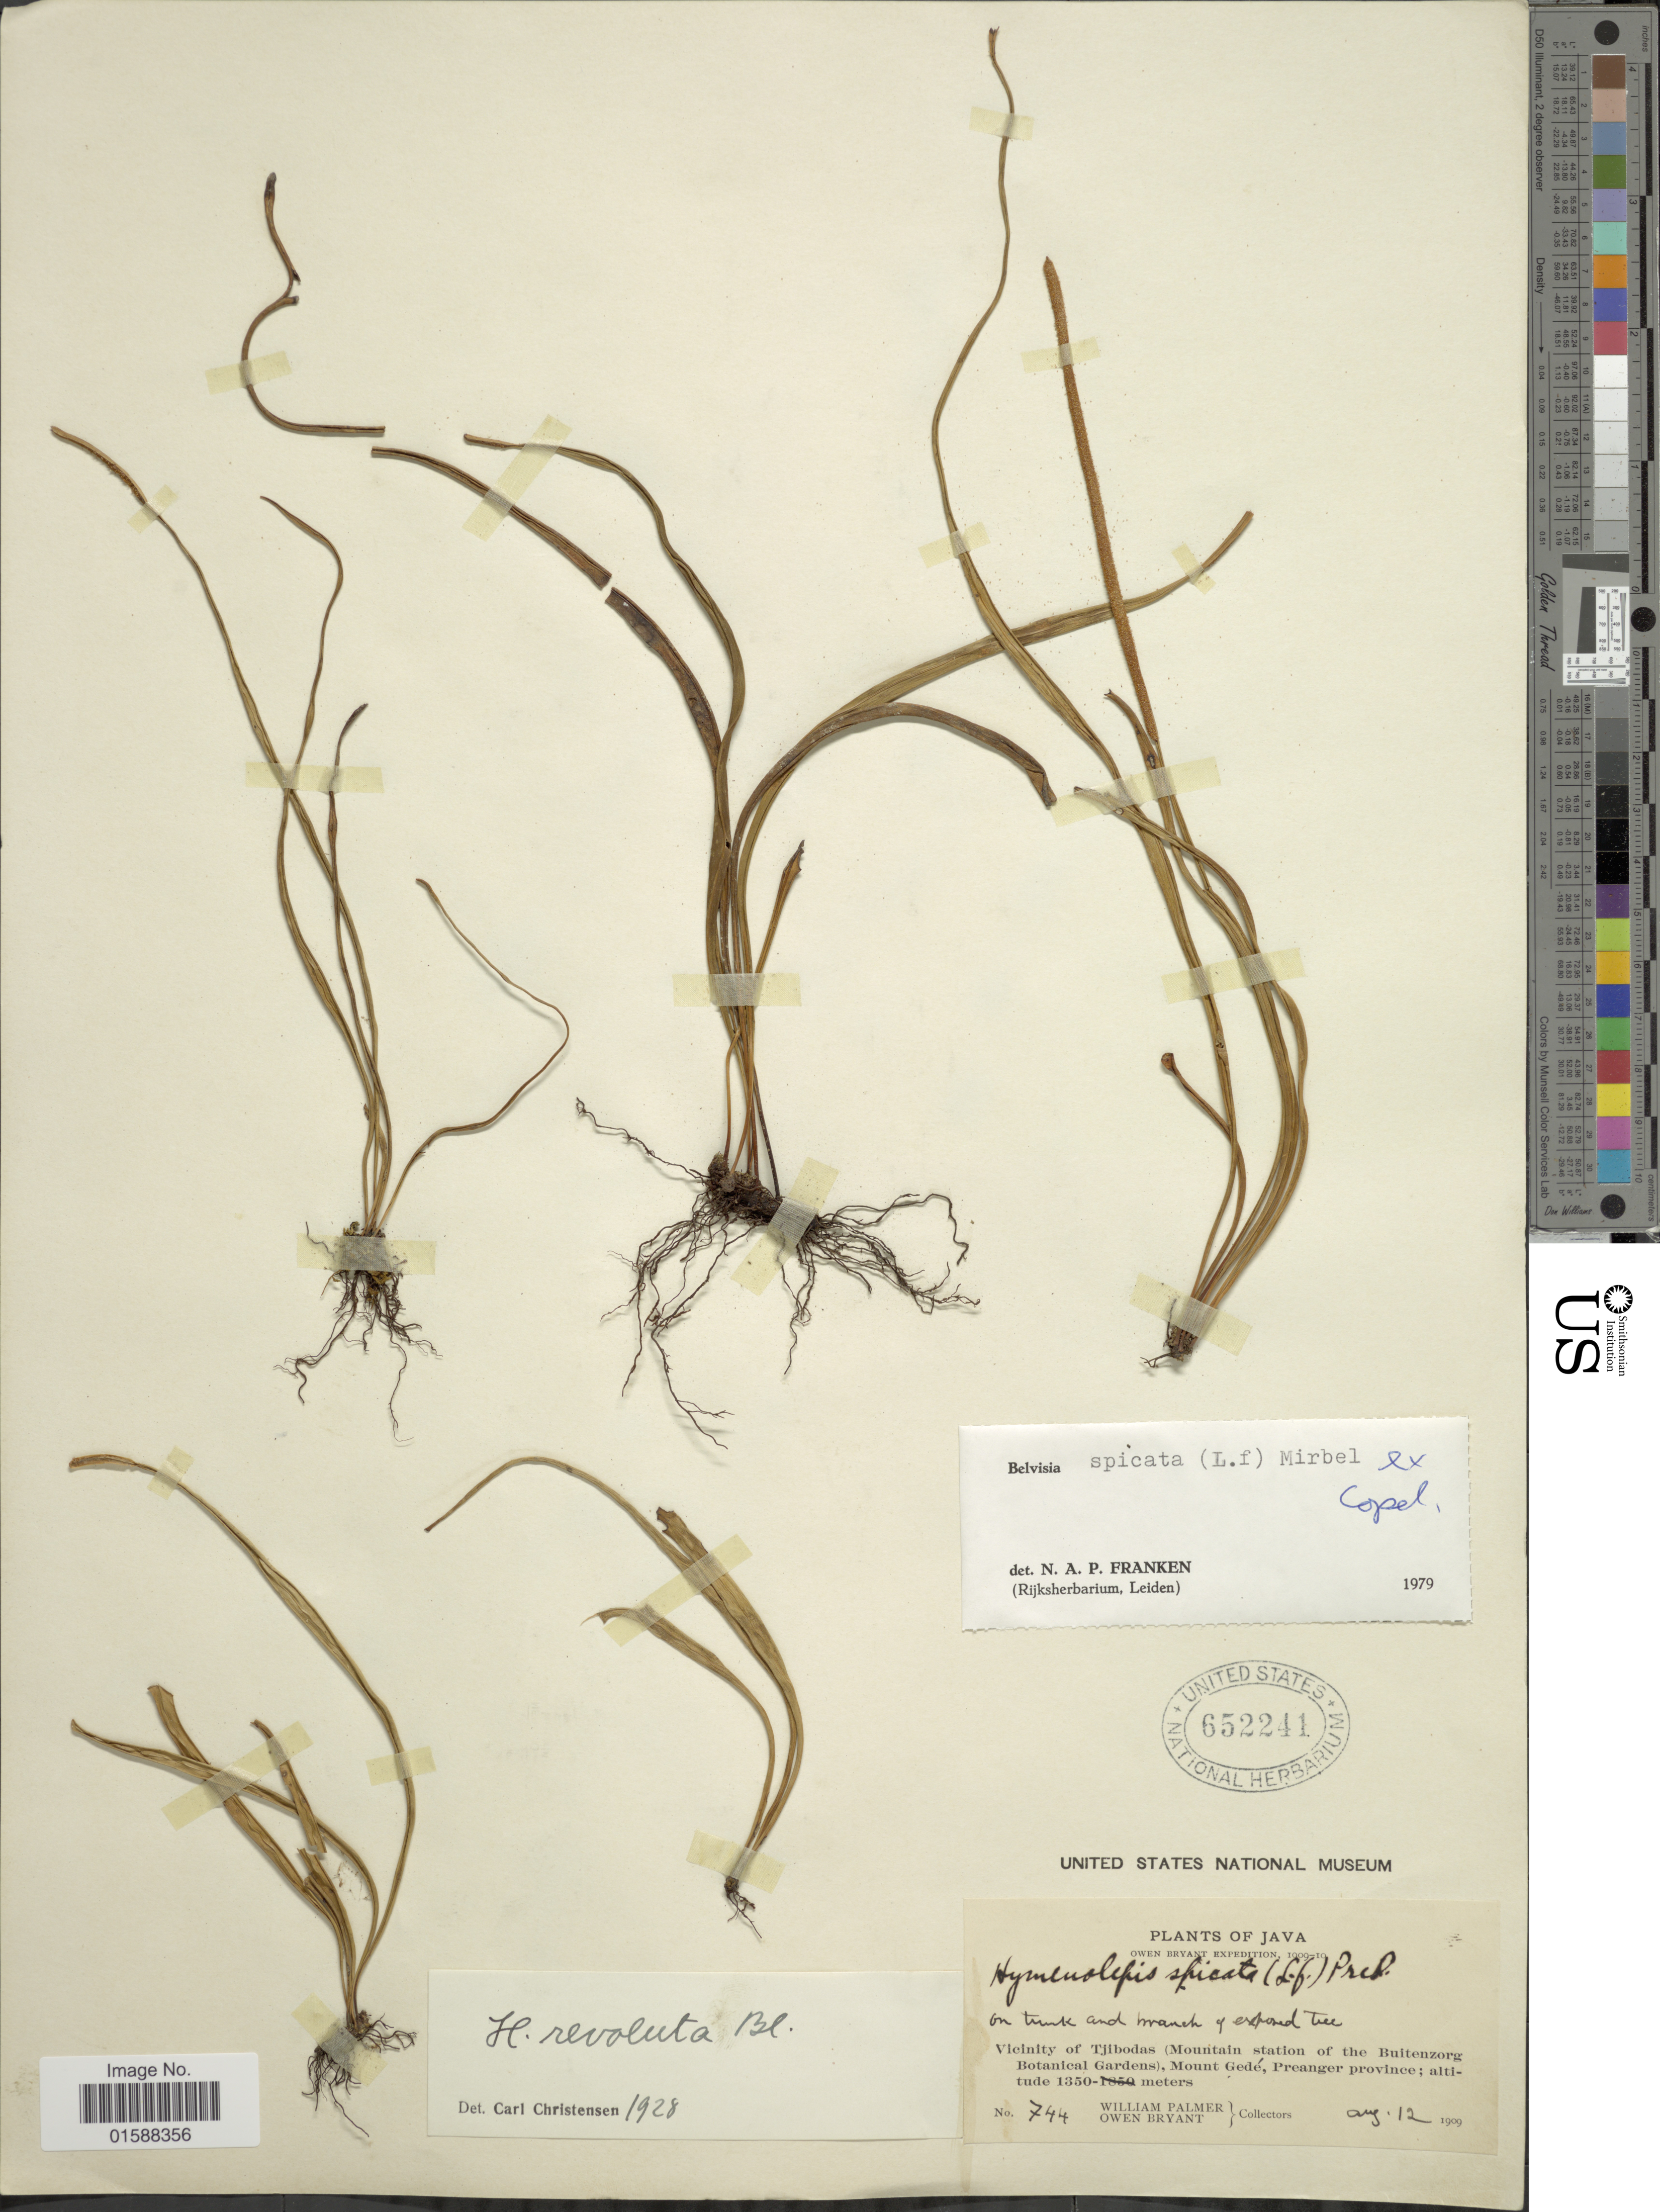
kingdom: Plantae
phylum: Tracheophyta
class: Polypodiopsida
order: Polypodiales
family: Polypodiaceae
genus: Lepisorus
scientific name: Lepisorus spicatus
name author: (L. f.) Li S. Wang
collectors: W. Palmer & O. Bryant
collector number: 744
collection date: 1909-08-12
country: Indonesia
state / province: Java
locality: Vicinity of Tjibodas (Mountain station of the Buitenzorg Botanical Gardens), Mount Gedé, Preanger province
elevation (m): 1350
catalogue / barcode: US 652241